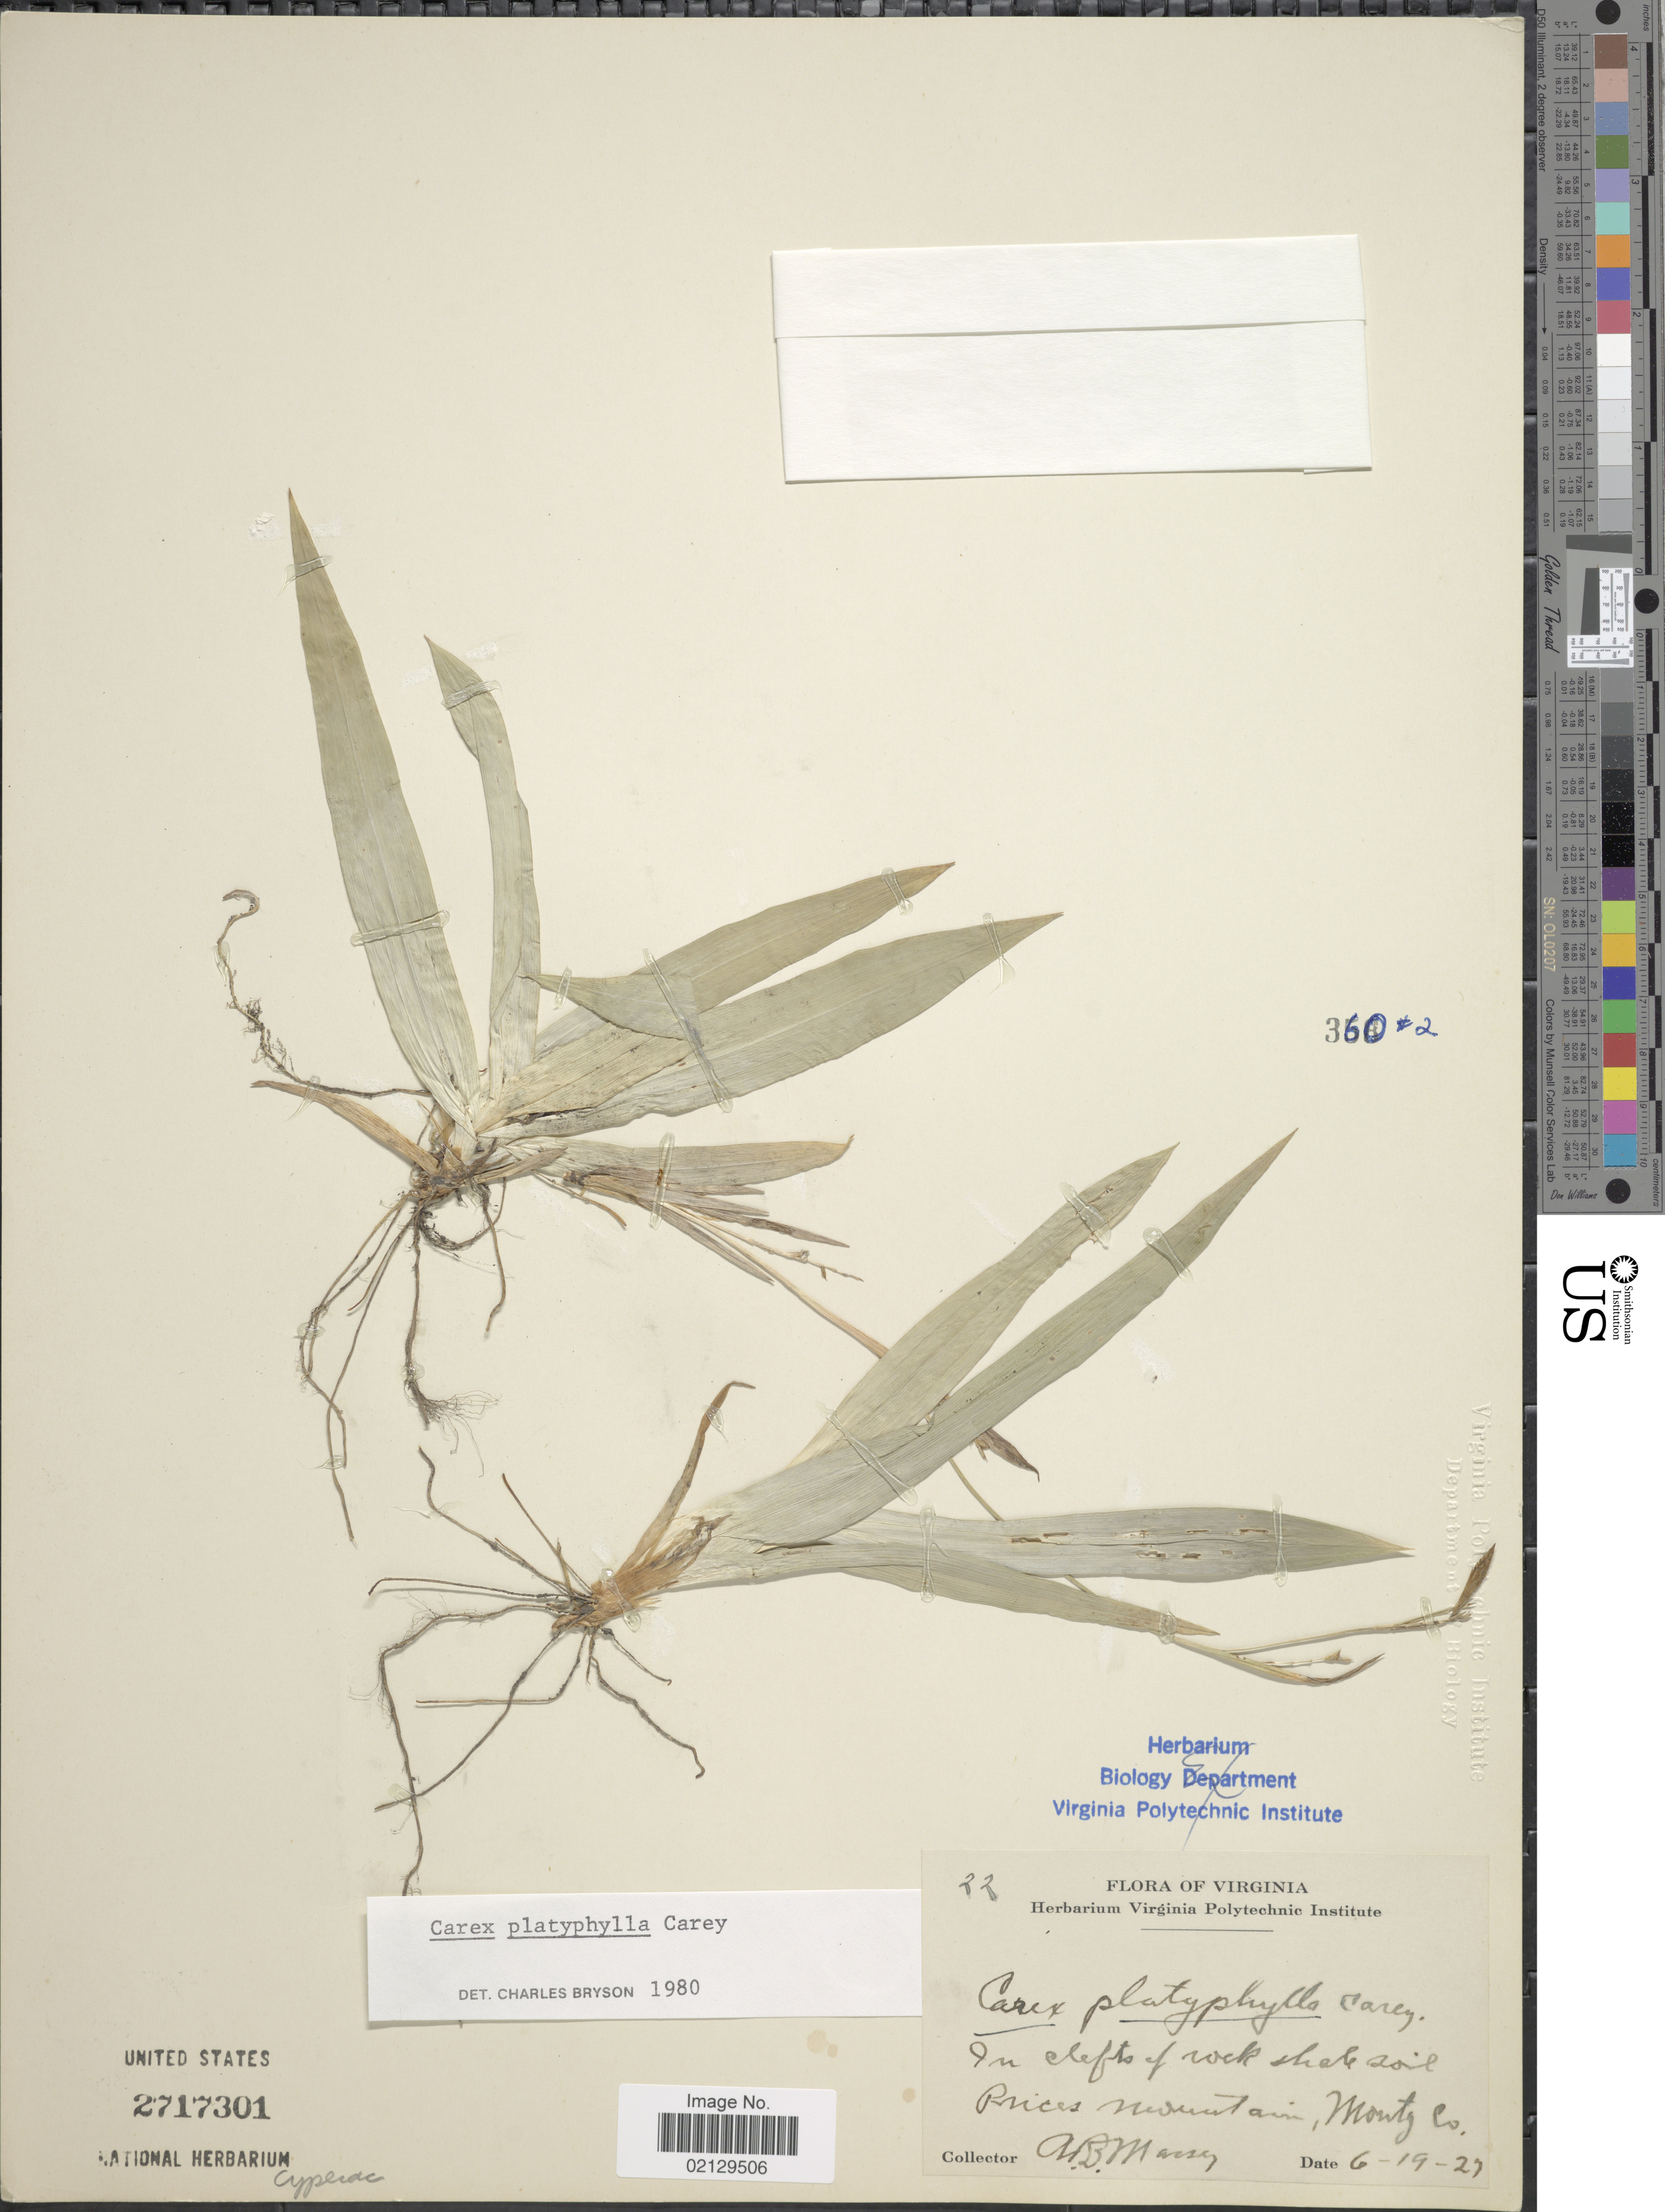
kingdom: Plantae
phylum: Tracheophyta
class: Liliopsida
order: Poales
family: Cyperaceae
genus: Carex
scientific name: Carex platyphylla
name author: J. Carey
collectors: A. Marsey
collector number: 22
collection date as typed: Transcribed d/m/y: 19/6/27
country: United States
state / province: Virginia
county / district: Montgomery ?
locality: Prices Mountain, Monty Co.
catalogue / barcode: US 2717301